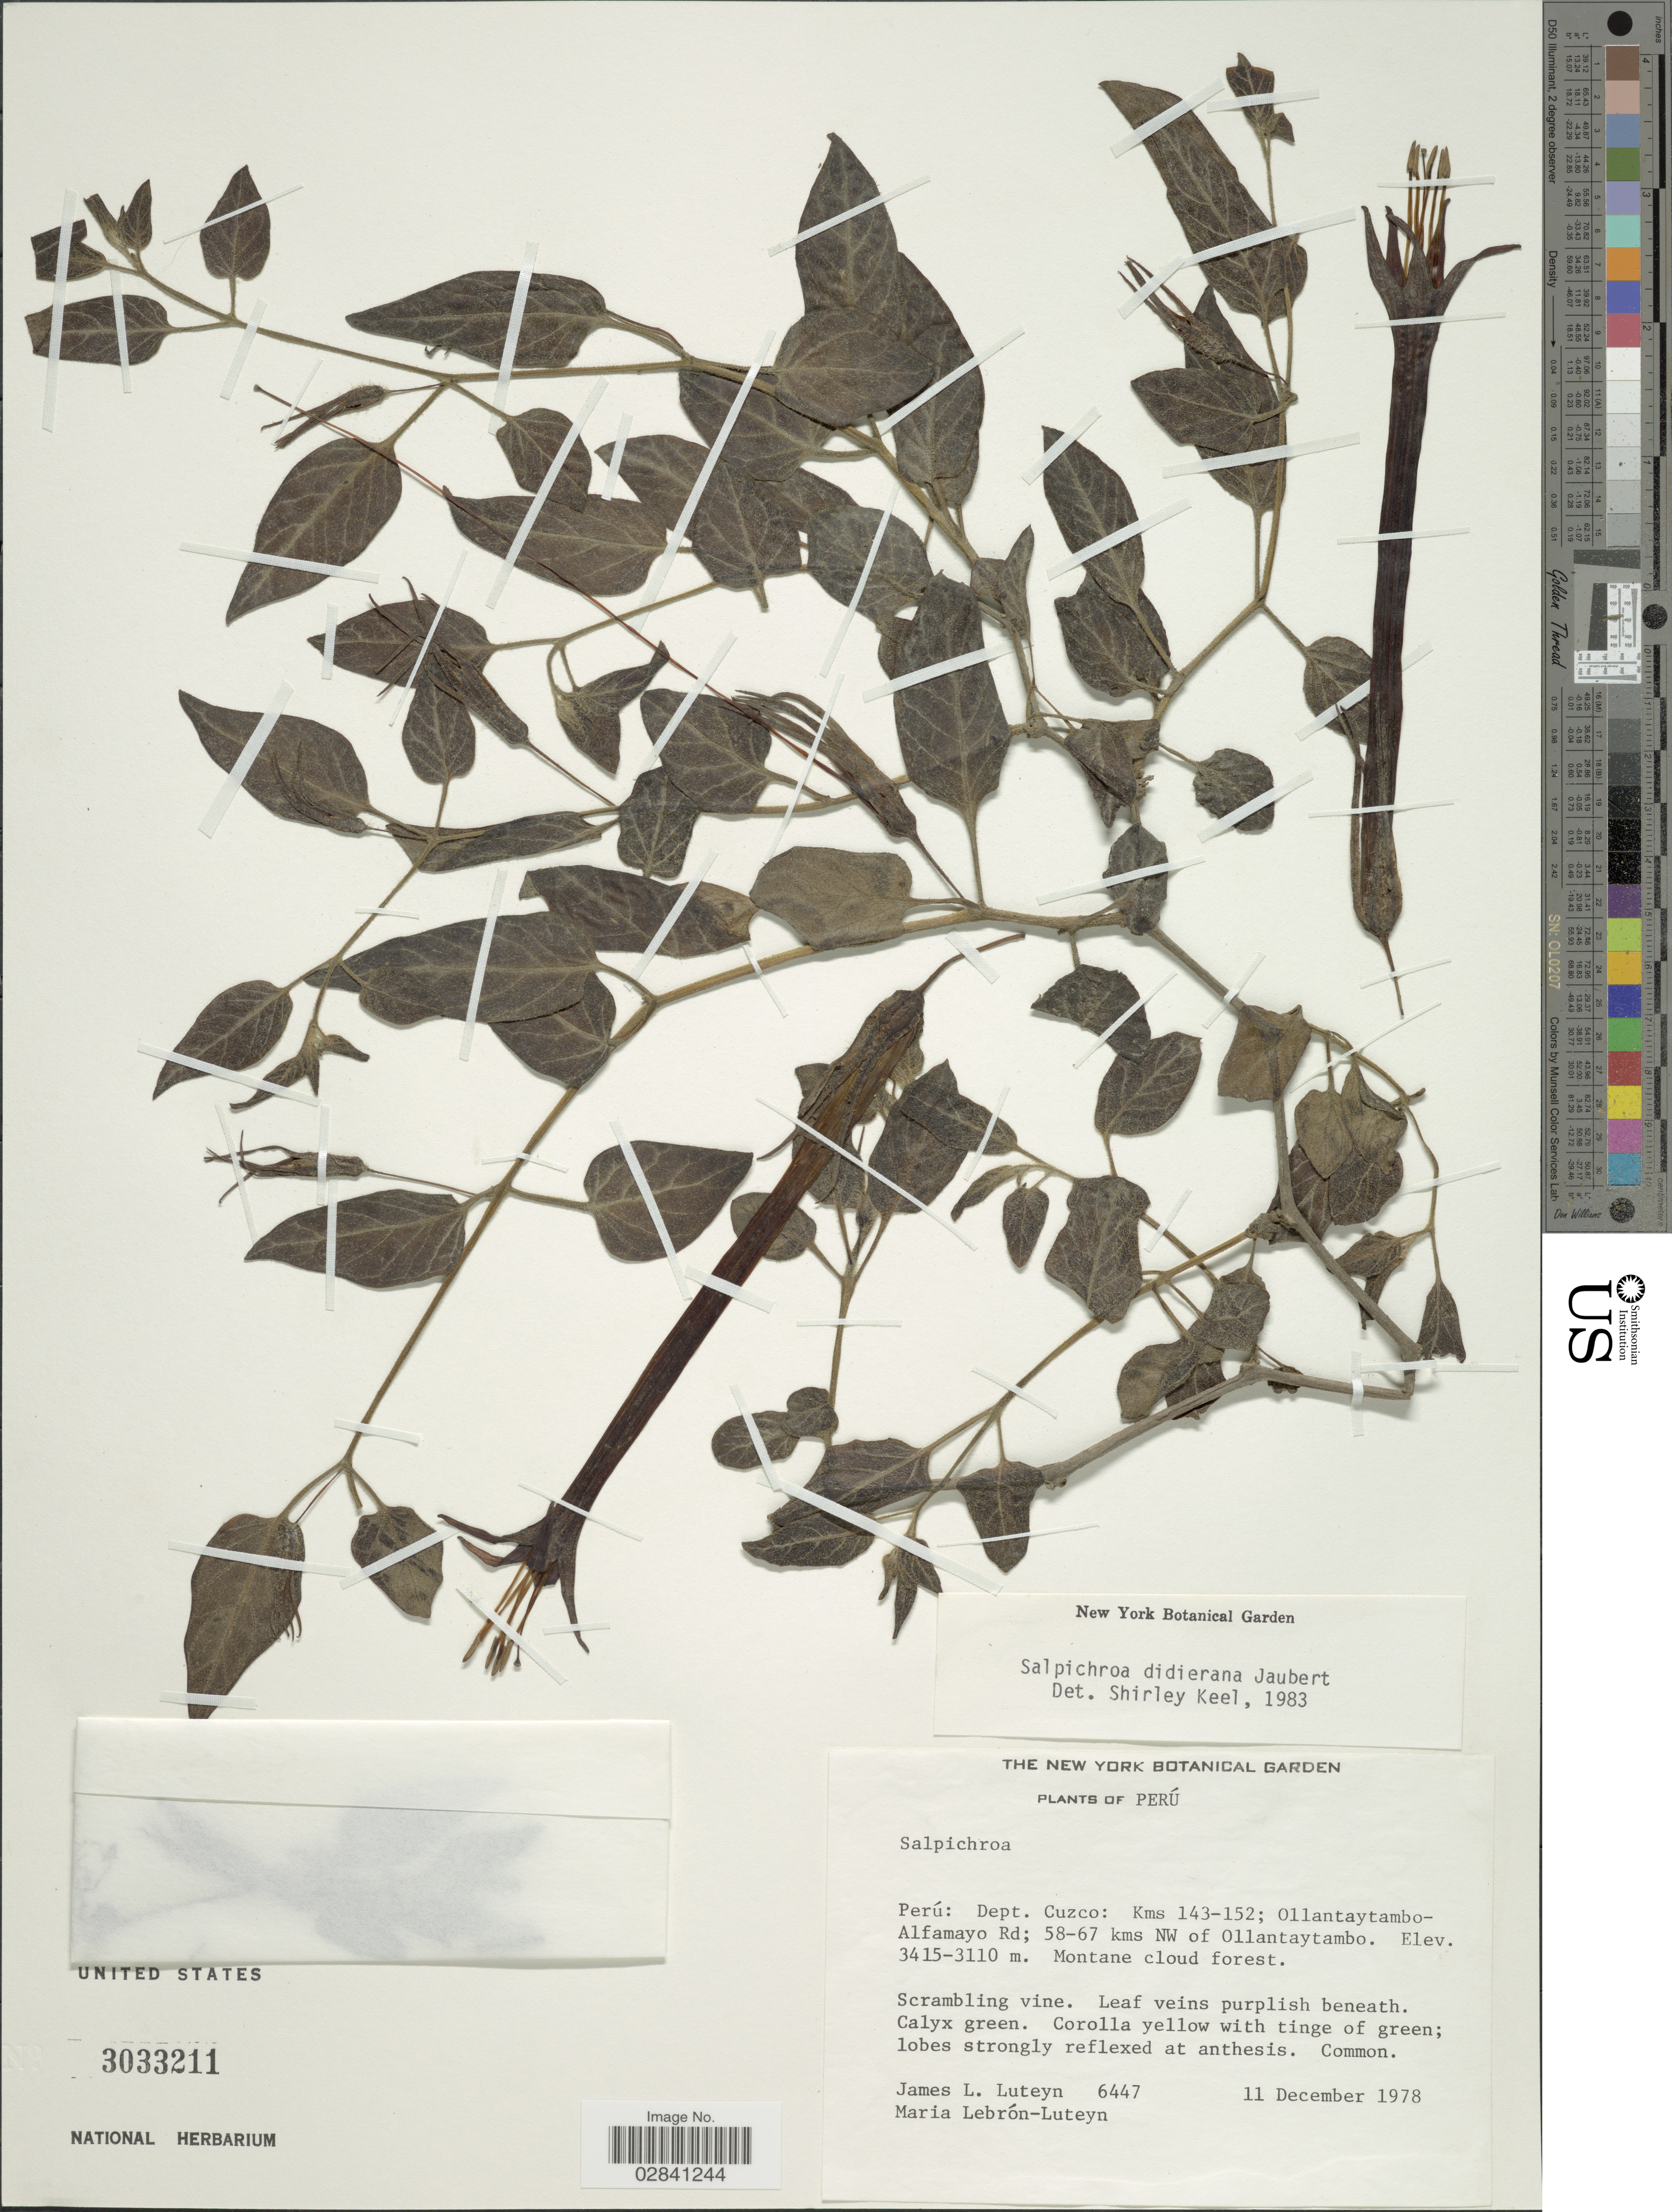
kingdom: Plantae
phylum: Tracheophyta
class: Magnoliopsida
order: Solanales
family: Solanaceae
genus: Salpichroa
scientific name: Salpichroa didierana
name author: Jaub.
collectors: J. L. Luteyn & M. L. Lebrón-Luteyn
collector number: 6447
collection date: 1978-12-11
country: Peru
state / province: Cusco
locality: Dept. Cuzco: Kms 143-152; Ollantaytambo-Alfamayo Rd; 58-67 kms NW of Ollantaytambo.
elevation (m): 3110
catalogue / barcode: US 3033211